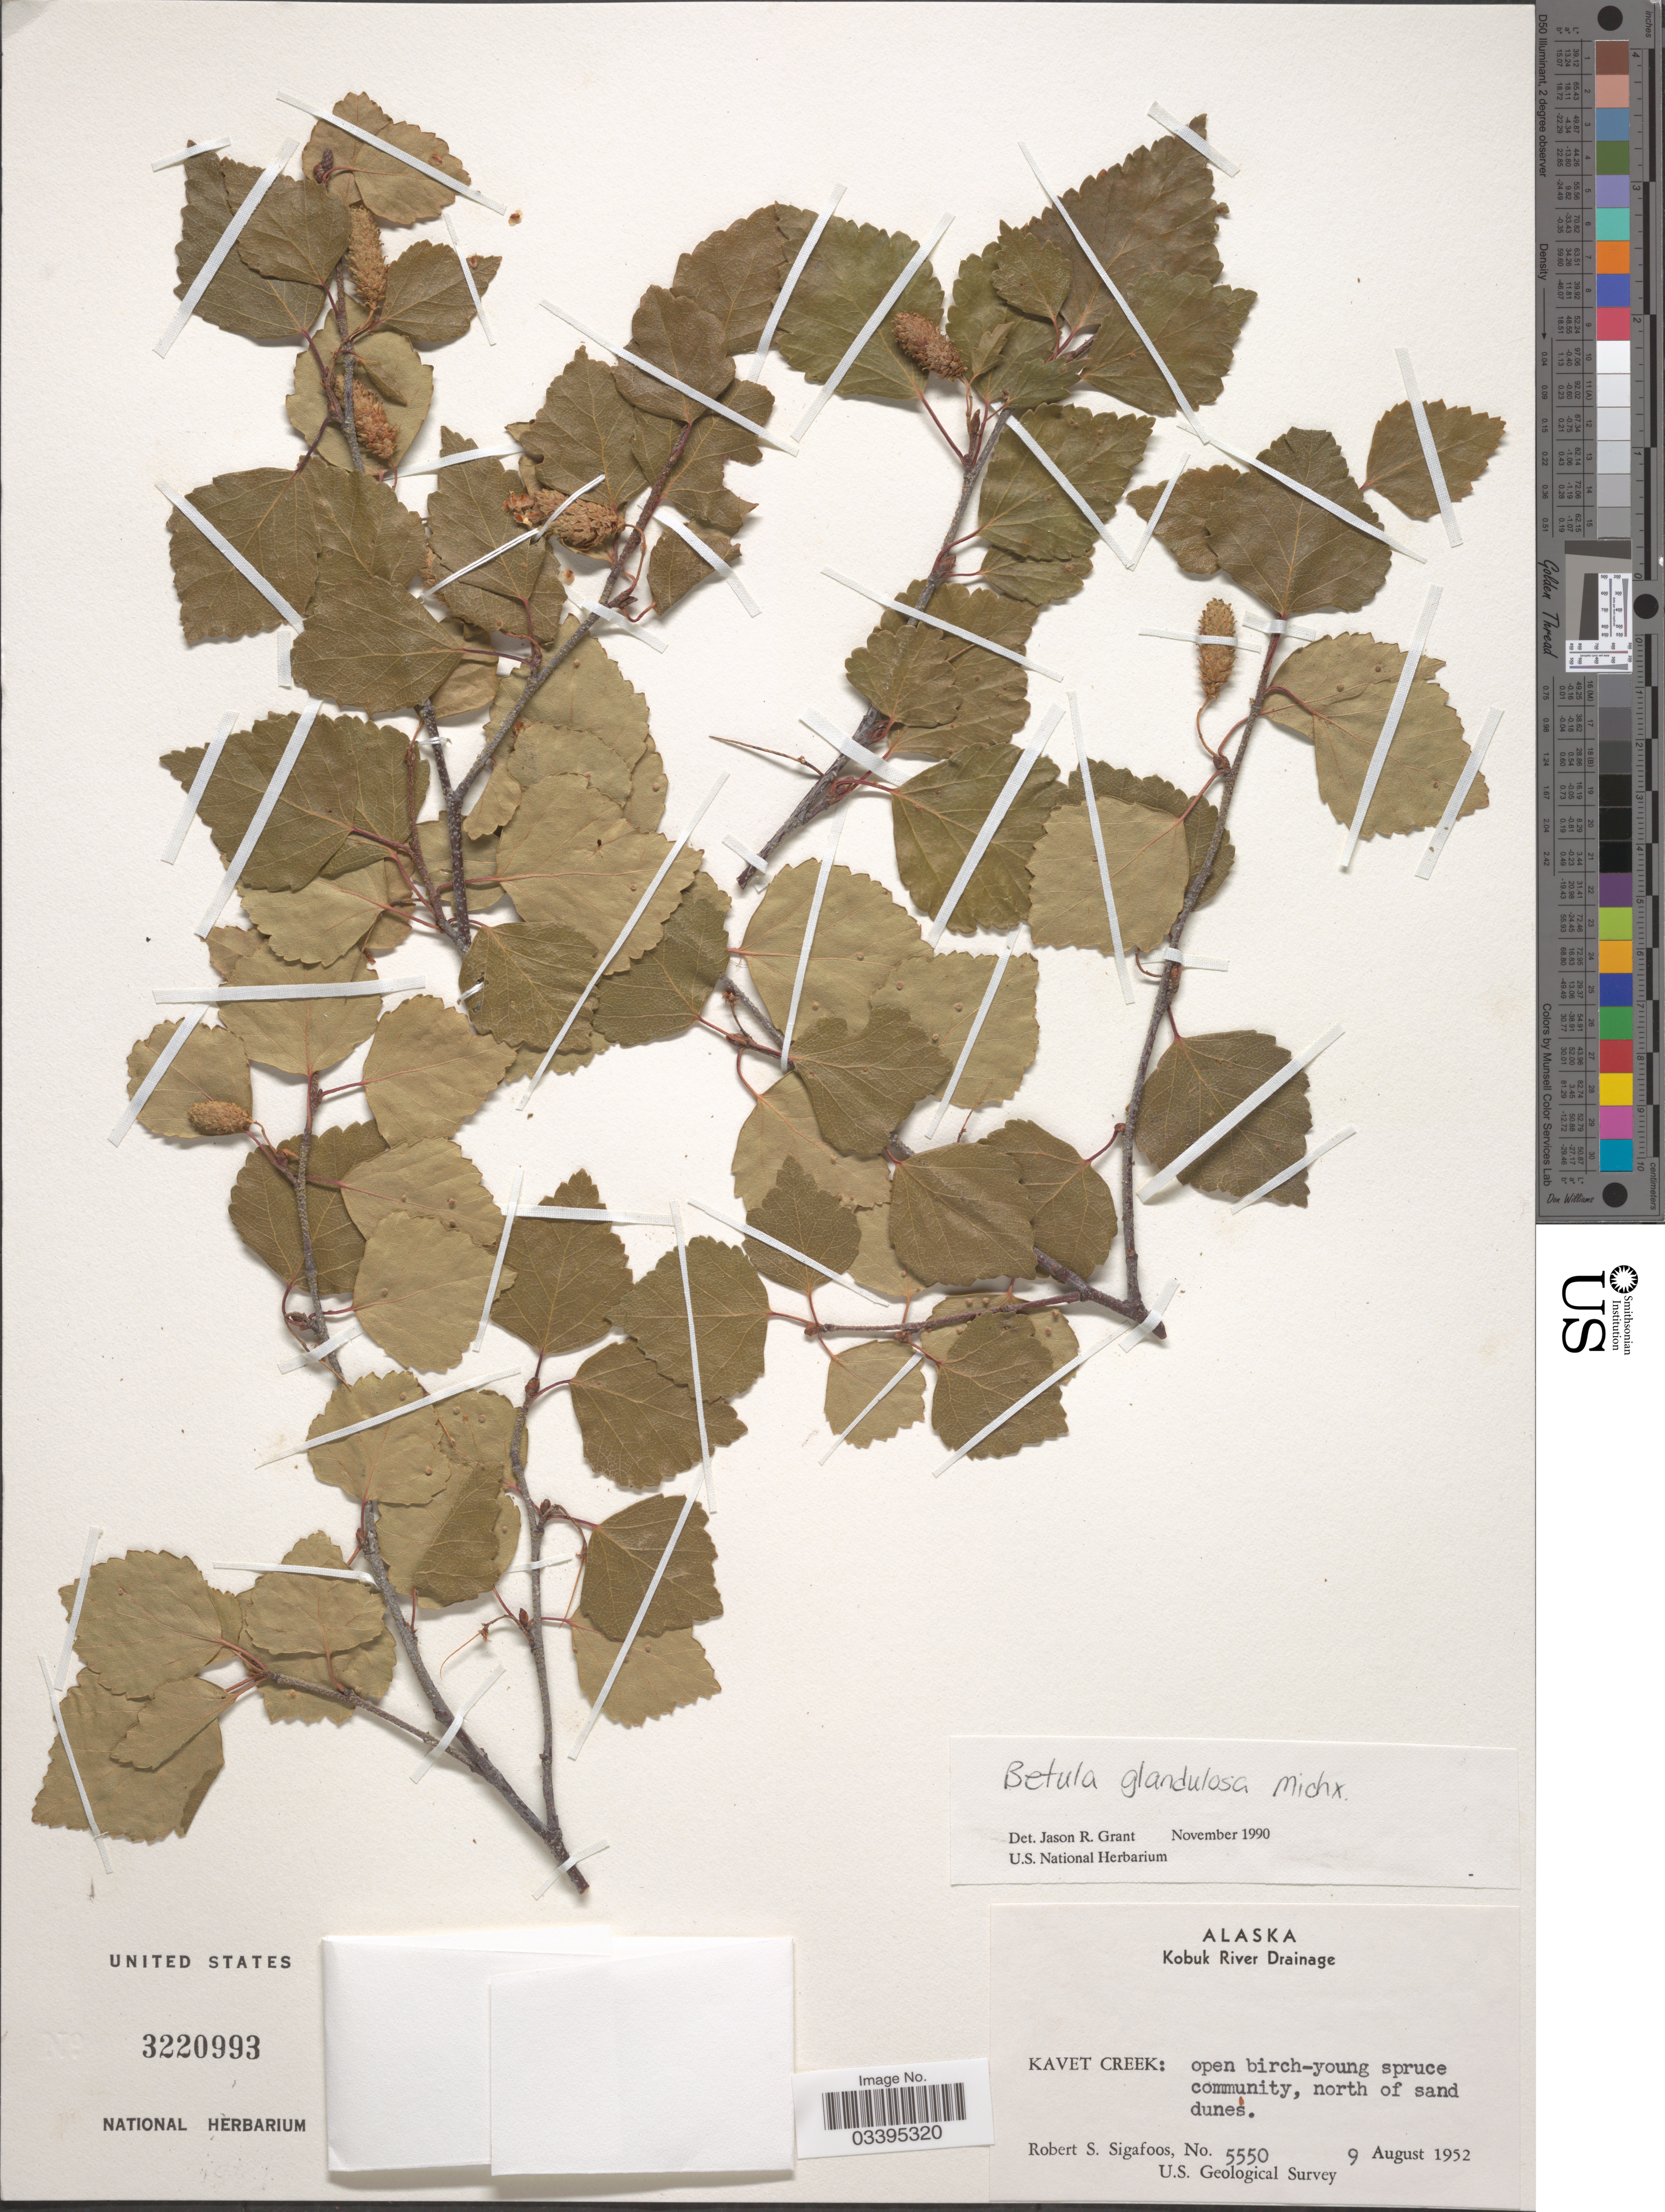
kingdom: Plantae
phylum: Tracheophyta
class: Magnoliopsida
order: Fagales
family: Betulaceae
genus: Betula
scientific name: Betula glandulosa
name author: Michx.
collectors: R. Sigafoos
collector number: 5550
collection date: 1952-08-09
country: United States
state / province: Alaska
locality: Kobuk River Drainage. Kavet Creek: open birch-young spruce community, north of sand dunes.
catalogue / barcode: US 3220993